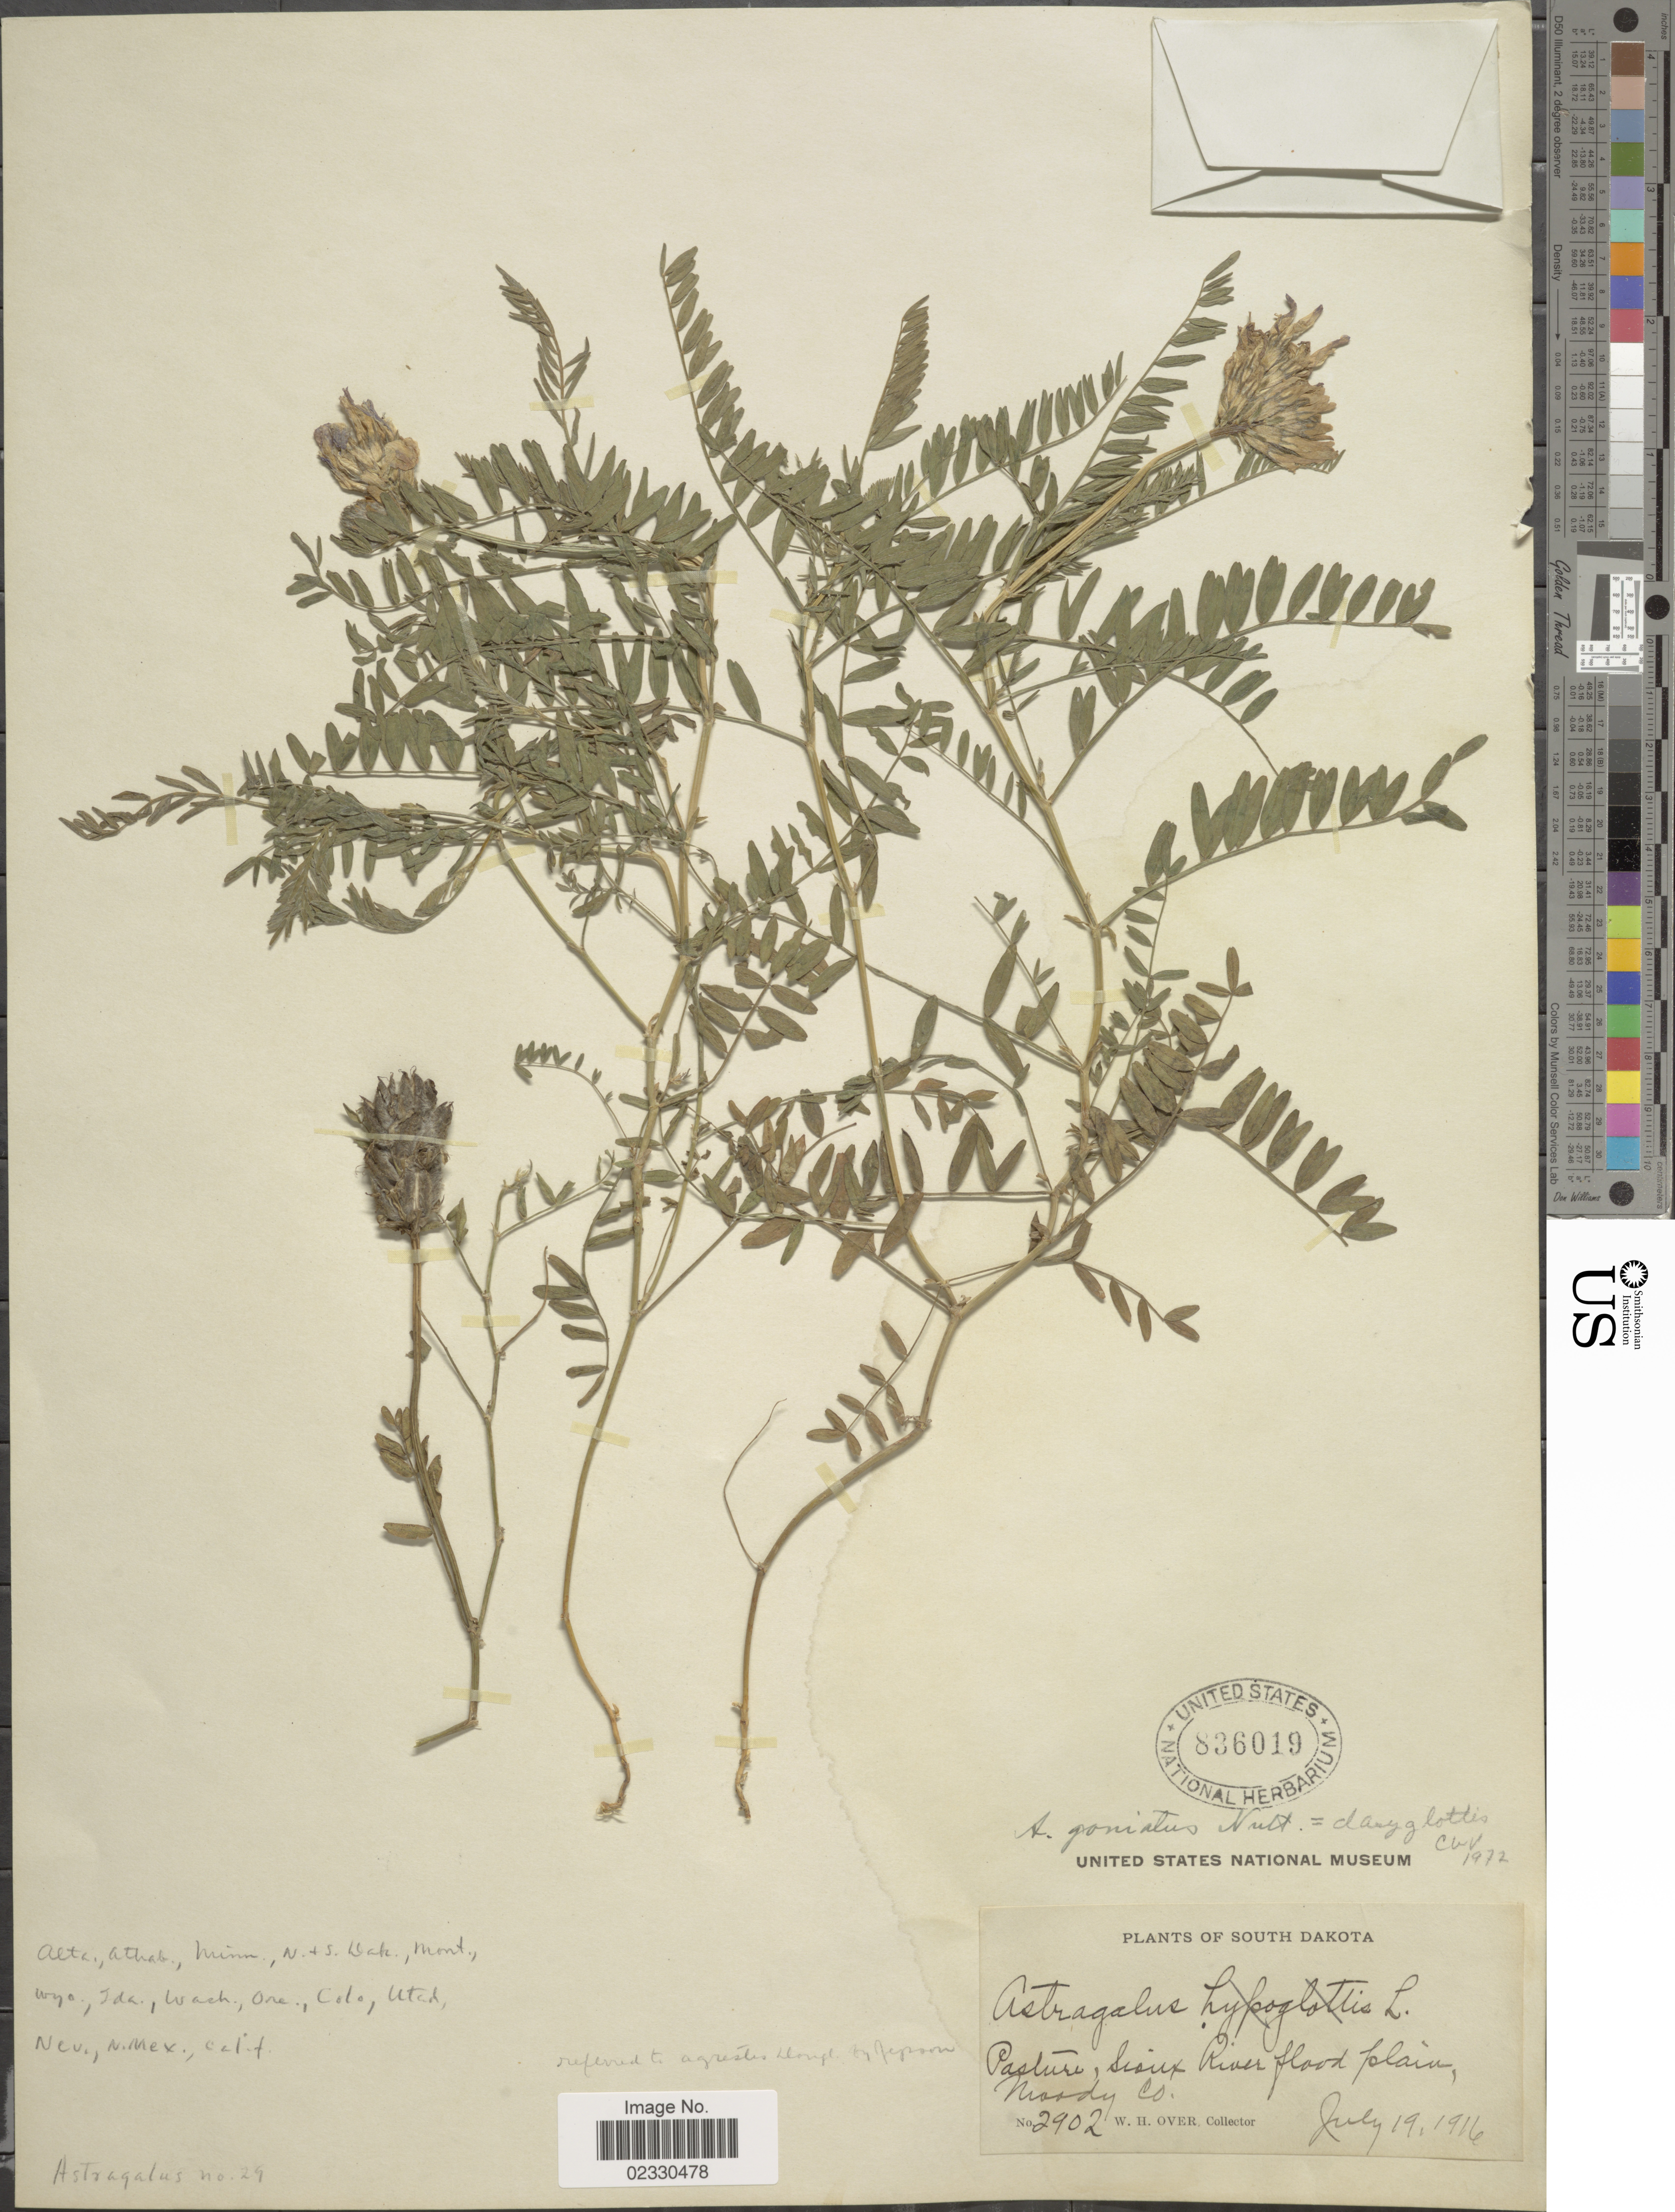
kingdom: Plantae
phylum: Tracheophyta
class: Magnoliopsida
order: Fabales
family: Fabaceae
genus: Astragalus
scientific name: Astragalus dasyglottis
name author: DC.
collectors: W. Over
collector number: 2902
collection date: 1916-07-19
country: United States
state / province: South Dakota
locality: Pasture, Sisux flood plain, Moody Co.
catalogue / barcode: US 836019